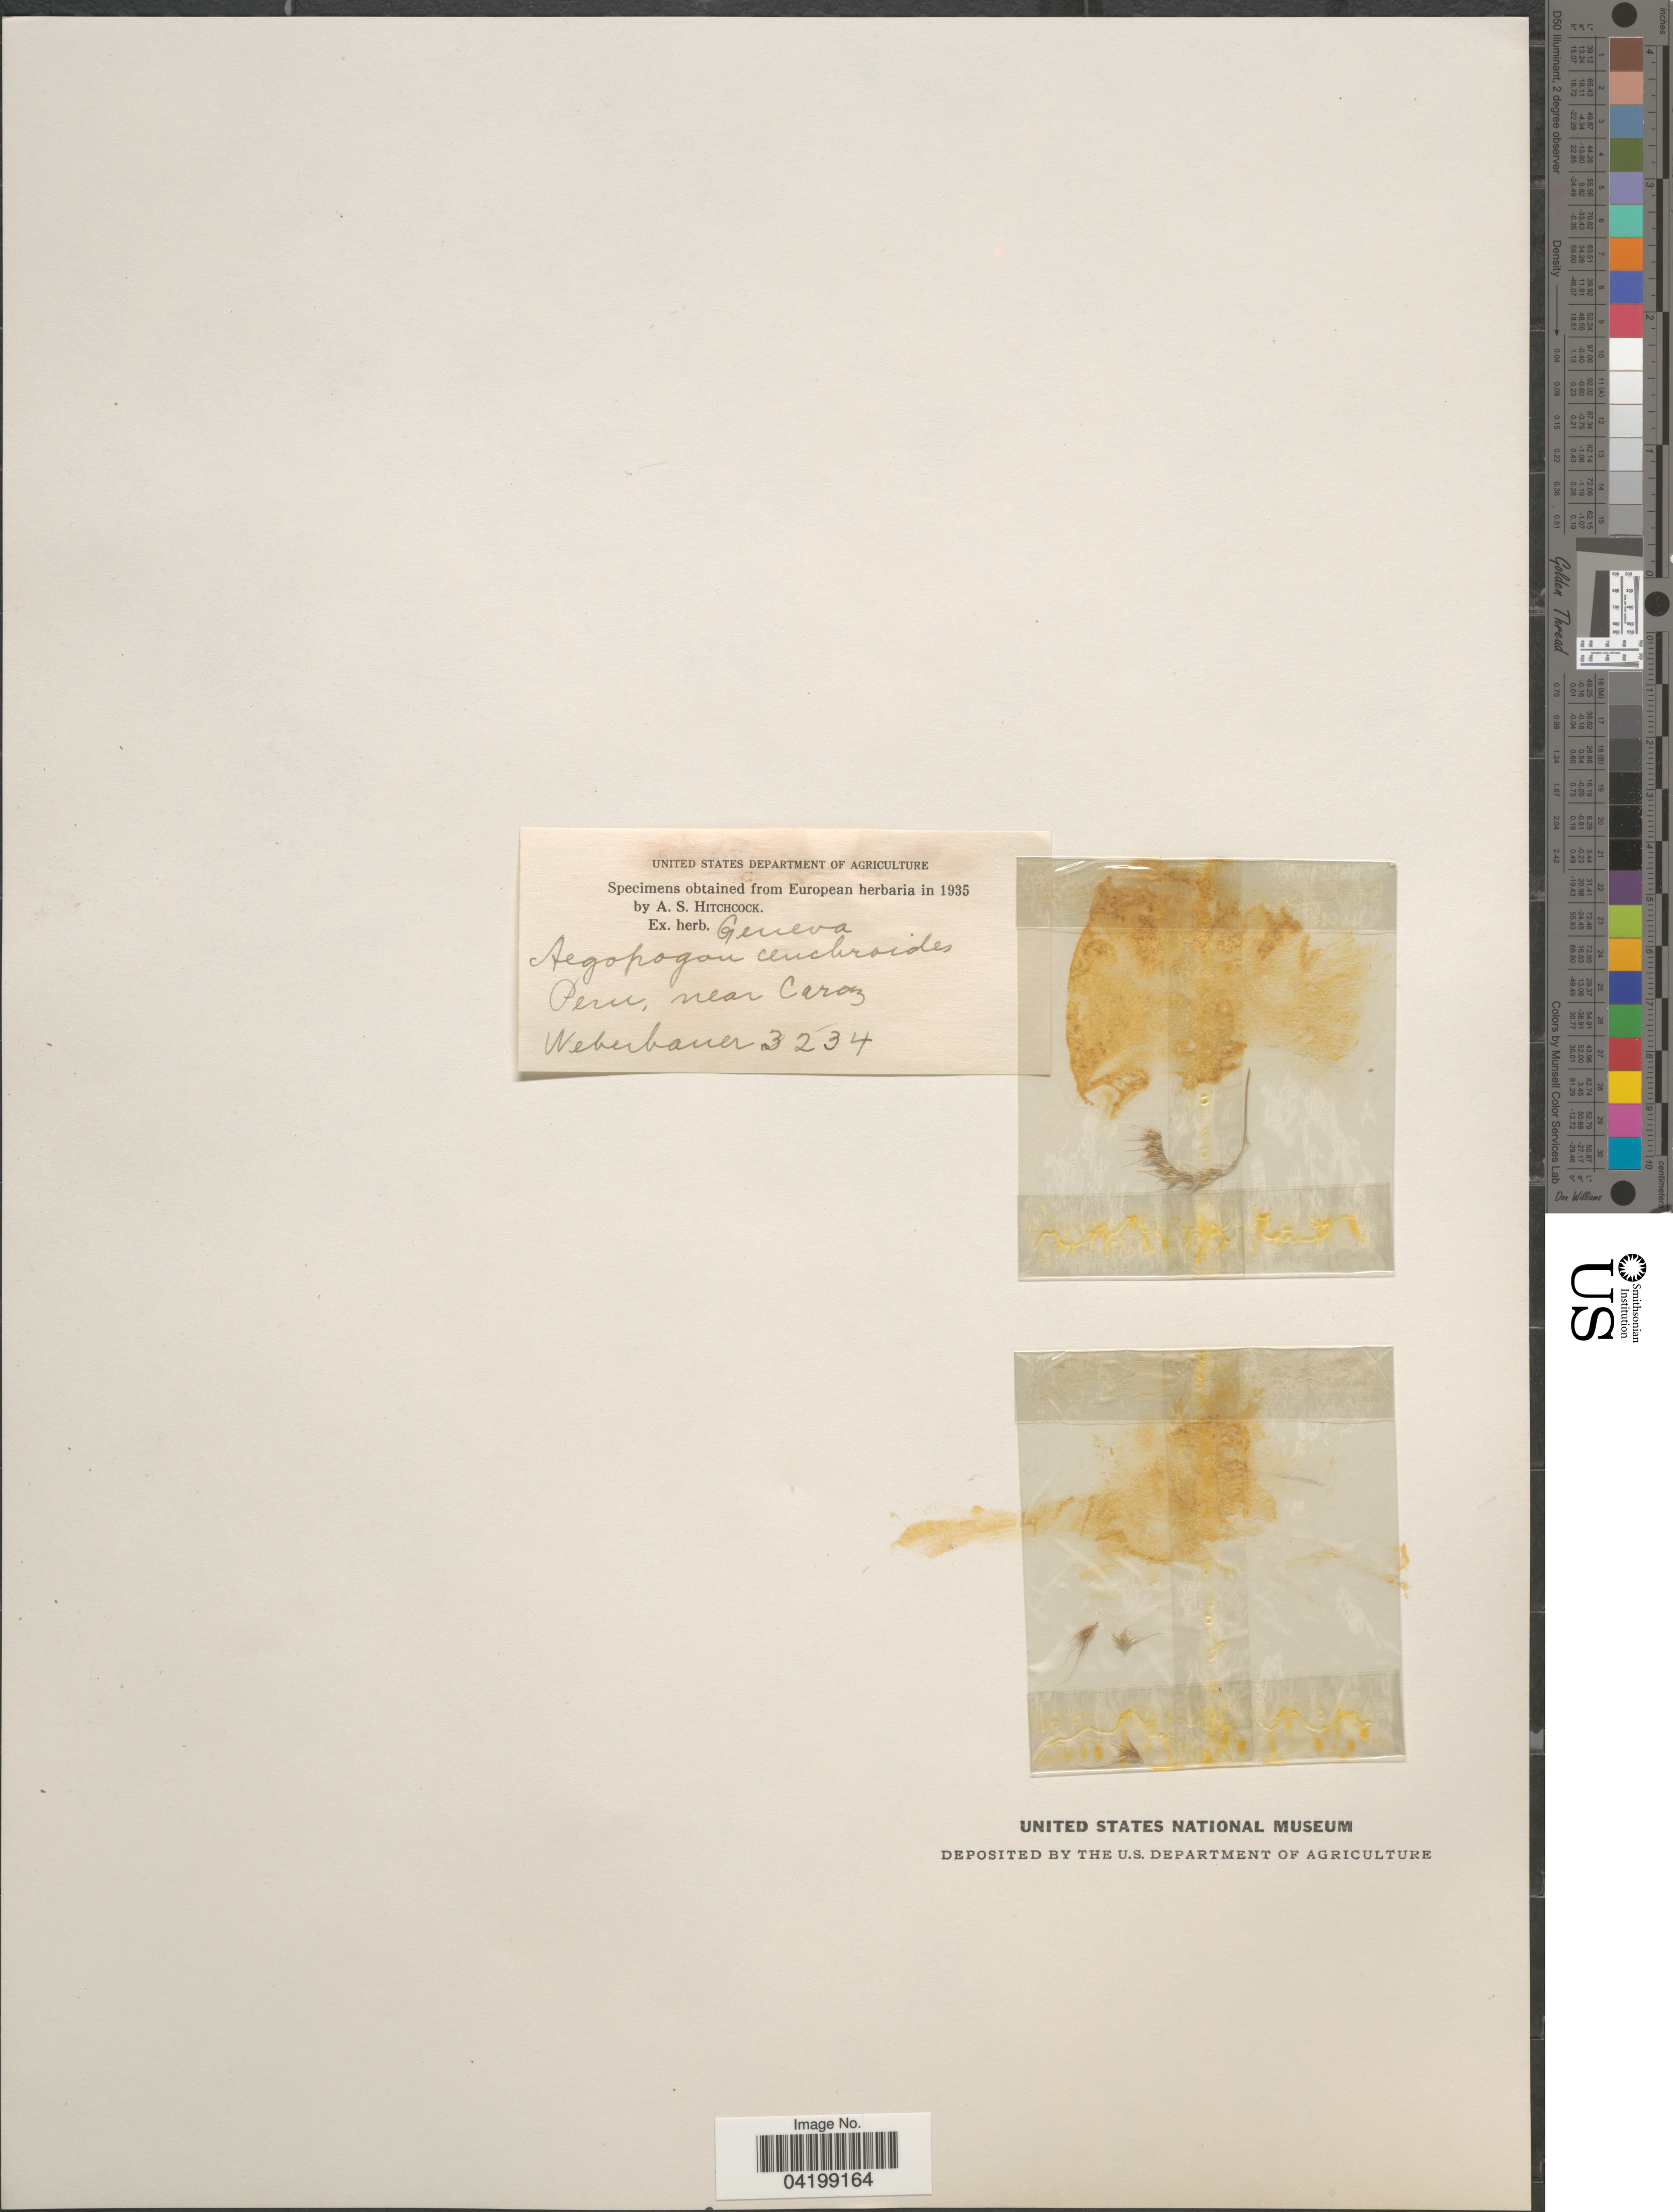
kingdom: Plantae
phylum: Tracheophyta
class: Liliopsida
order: Poales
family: Poaceae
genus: Muhlenbergia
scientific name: Muhlenbergia cenchroides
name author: (Humb. & Bonpl. ex Willd.) P.M. Peterson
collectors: Weberbauer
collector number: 3234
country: Peru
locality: Near Caroz.